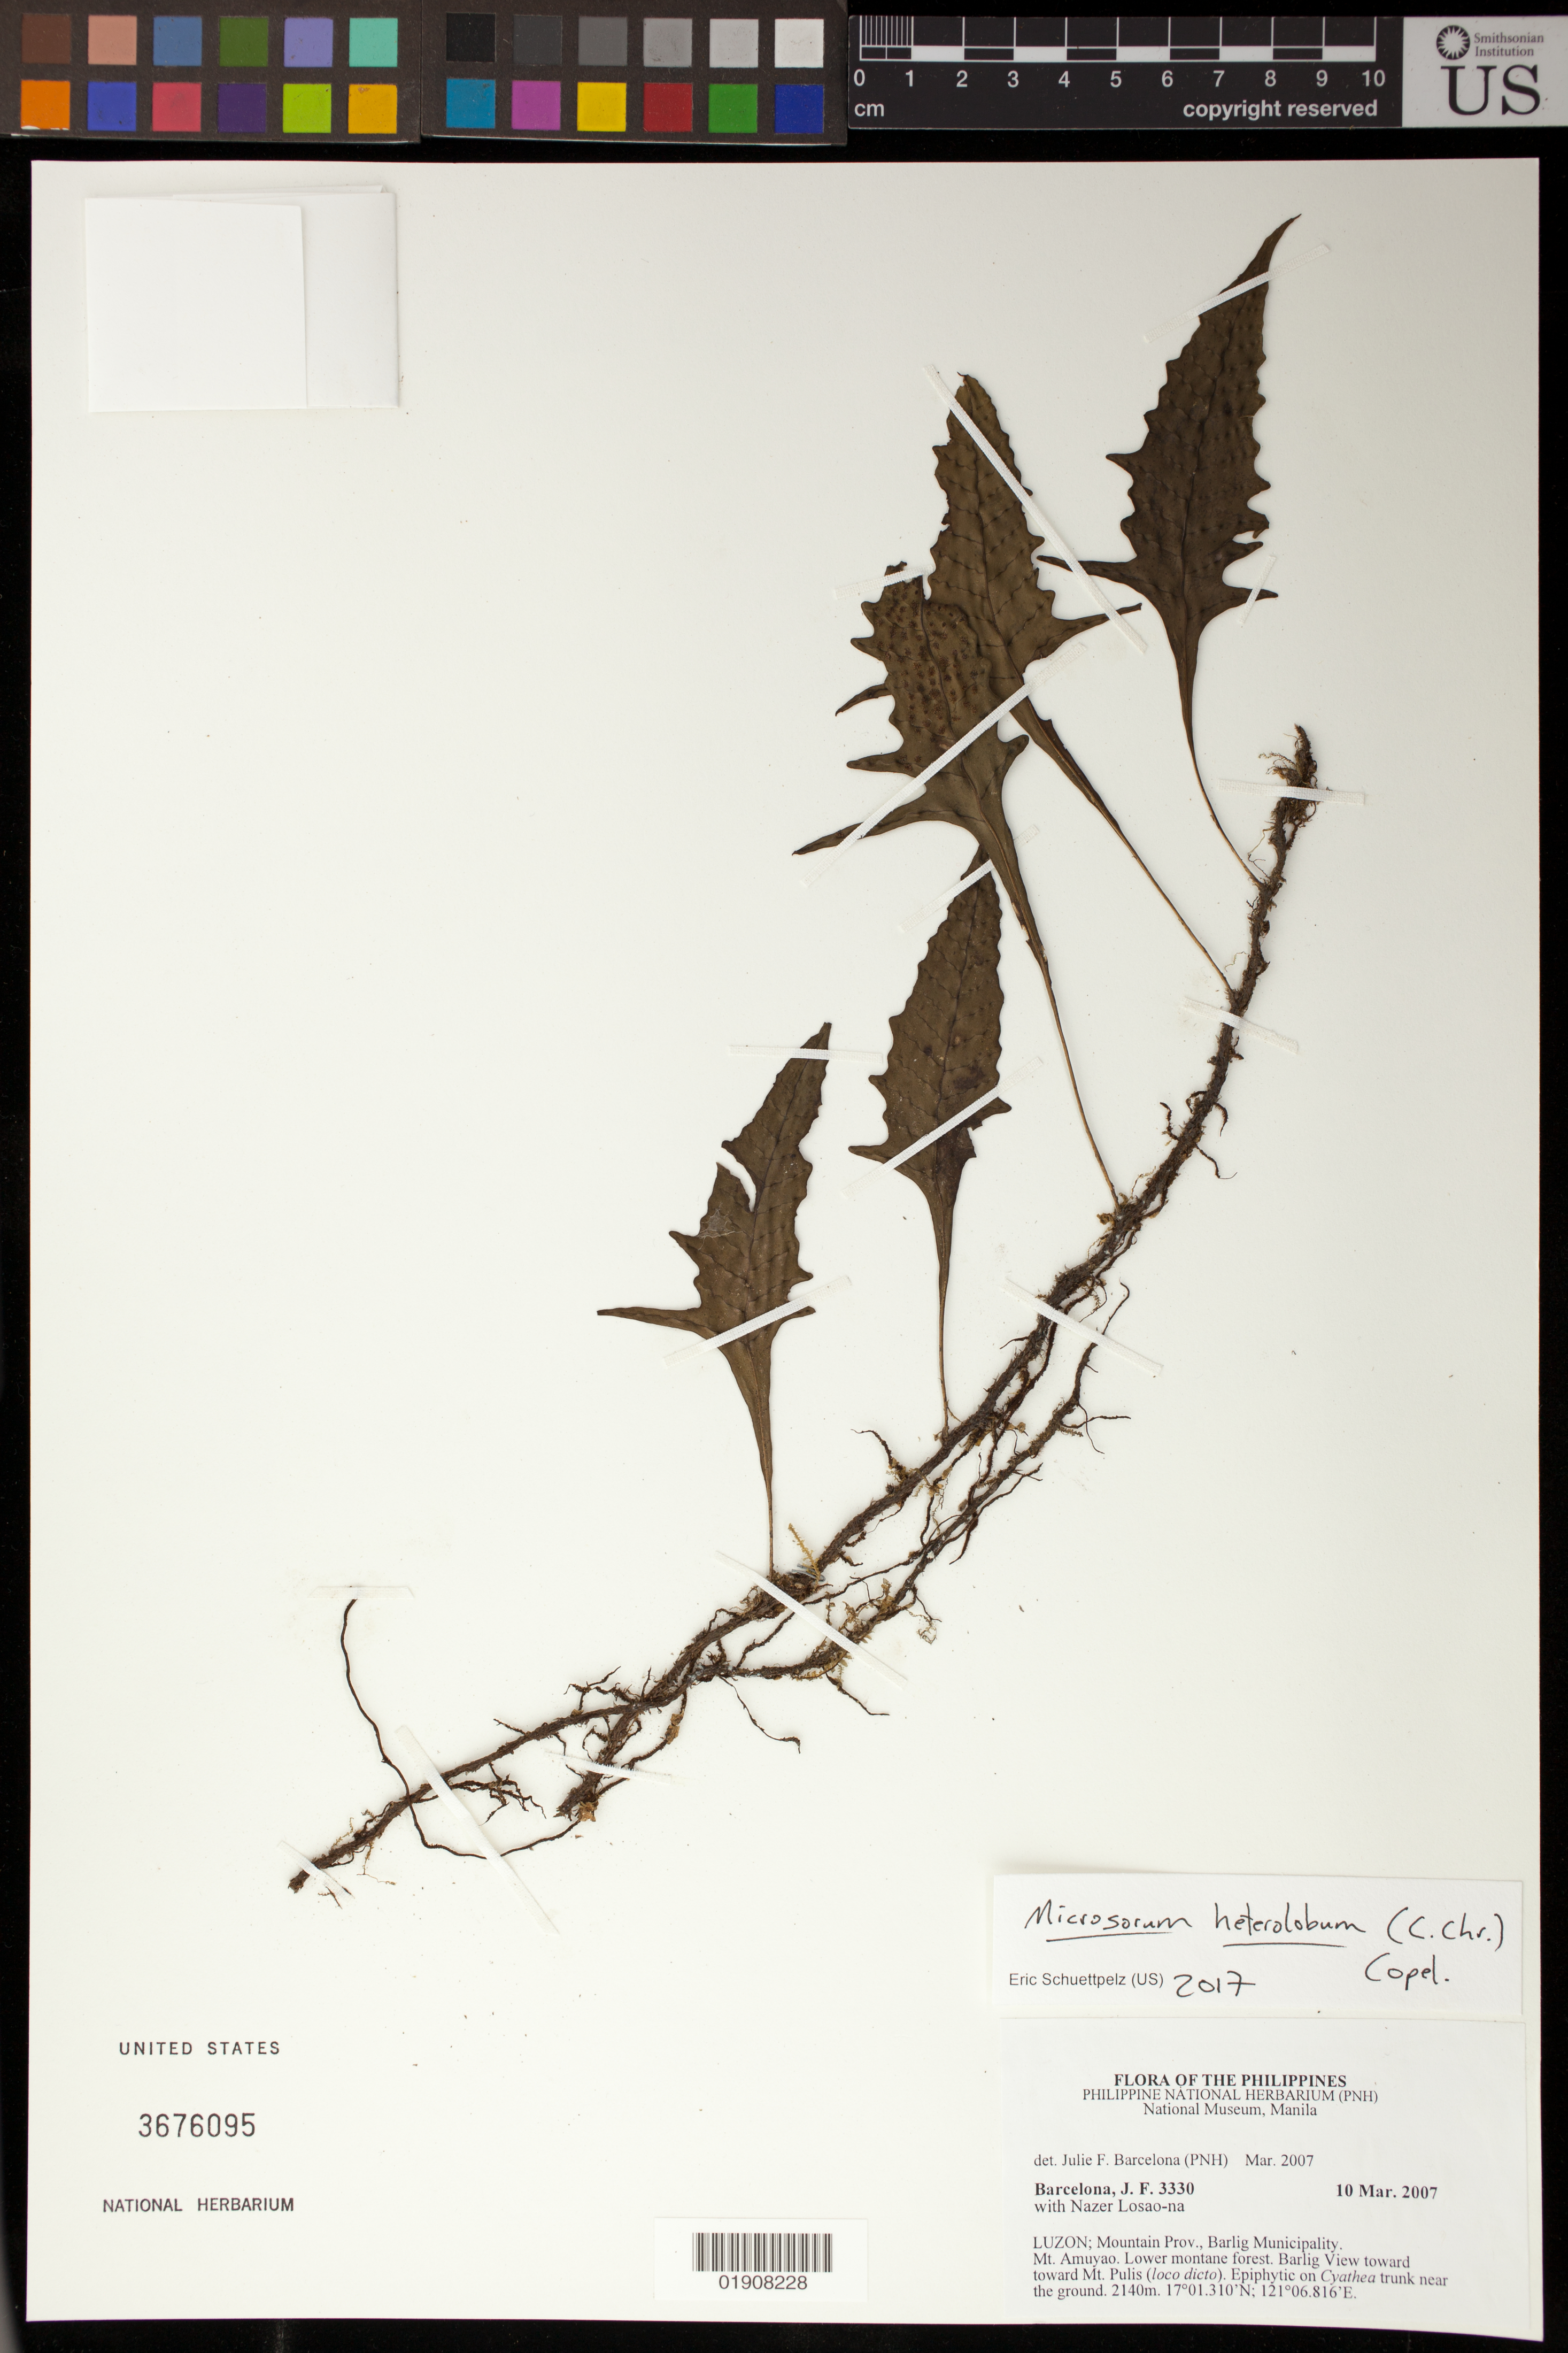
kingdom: Plantae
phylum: Tracheophyta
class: Polypodiopsida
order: Polypodiales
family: Polypodiaceae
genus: Microsorum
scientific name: Microsorum heterolobum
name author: (C. Chr.) Copel.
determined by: Schuettpelz, E., (US), Smithsonian Institution - National Museum of Natural History (UNITED STATES)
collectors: J. F. Barcelona & N. Losao-na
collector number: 3330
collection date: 2007-03-10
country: Philippines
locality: Luzon; Mountain prov., Barlig Municipality, Mt. Amuyao, Lower Montane forest, Barlig View toward toward Mt. Pulis (loc. dic)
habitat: Lower montane forest.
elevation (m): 2140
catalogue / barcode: US 3676095